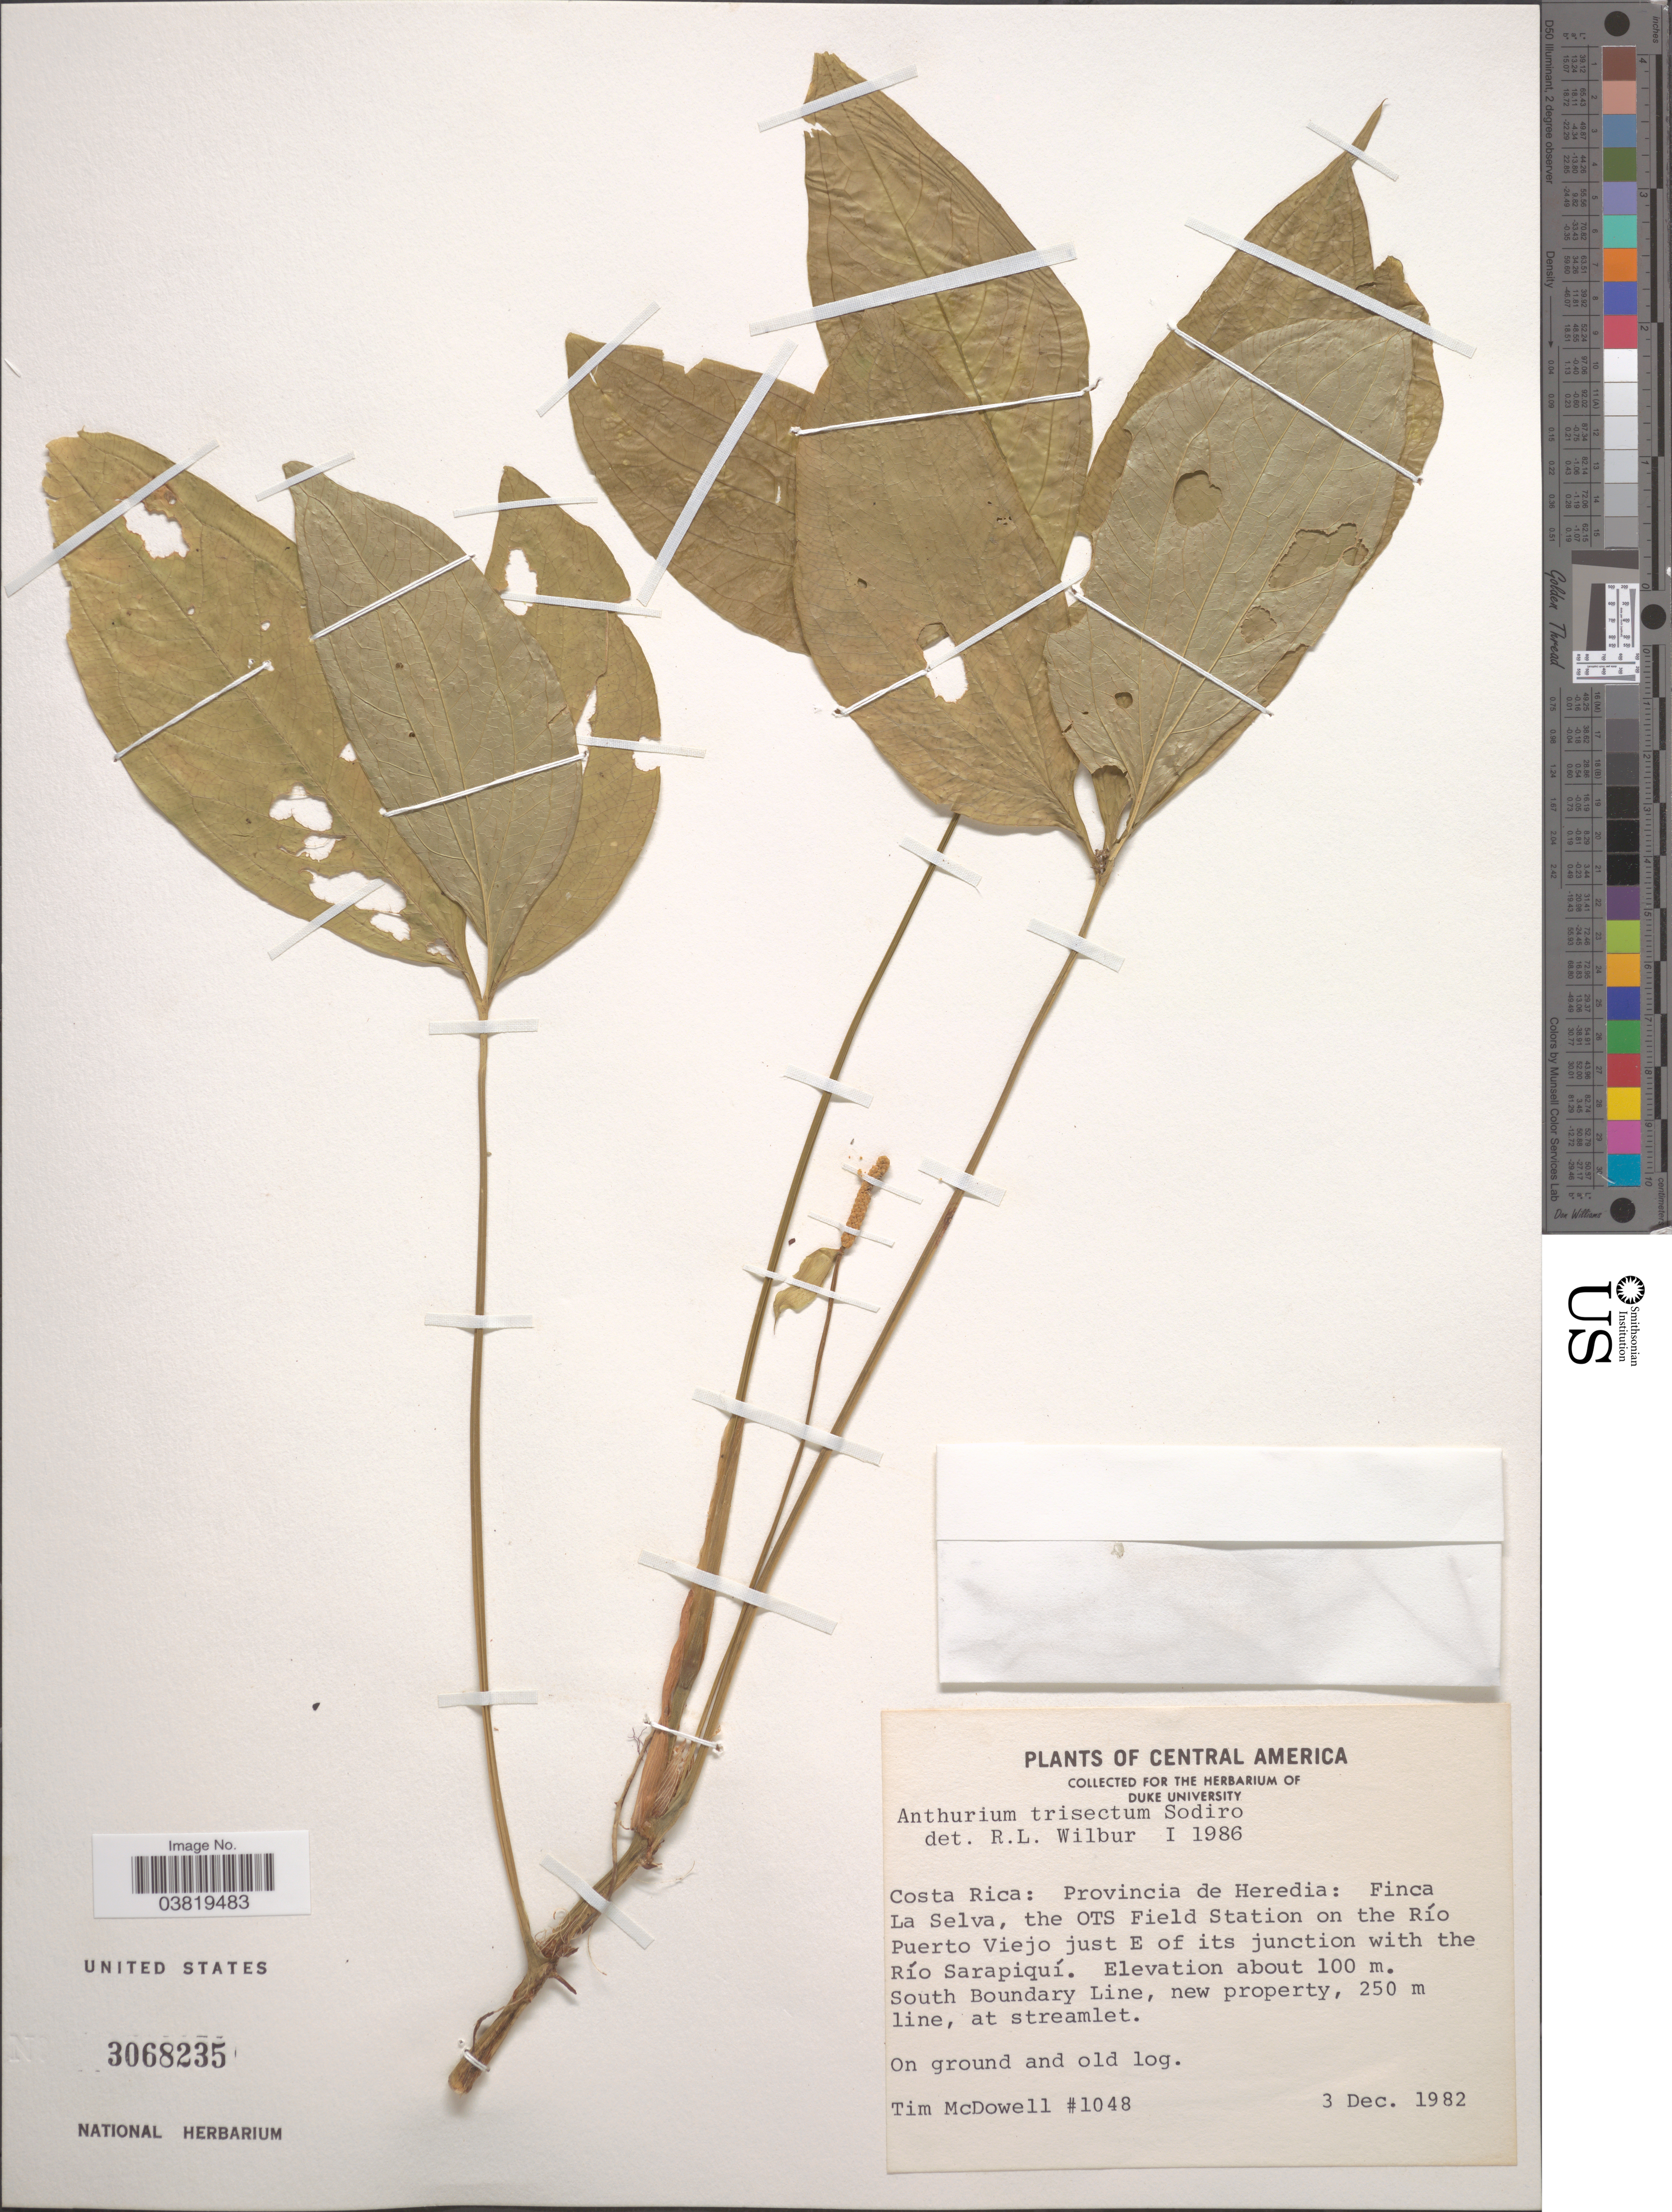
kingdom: Plantae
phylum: Tracheophyta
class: Liliopsida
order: Alismatales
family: Araceae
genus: Anthurium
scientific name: Anthurium trisectum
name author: Sodiro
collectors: T. McDowell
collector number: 1048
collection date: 1982-12-03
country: Costa Rica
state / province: Heredia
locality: Finca La Selva, the OTS Field Station on the Río Puerto Viejo just E of its junction with the Río Sarapiquí. South Boundary Line, new property, 250 m line, at streamlet.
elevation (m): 100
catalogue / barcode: US 3068235